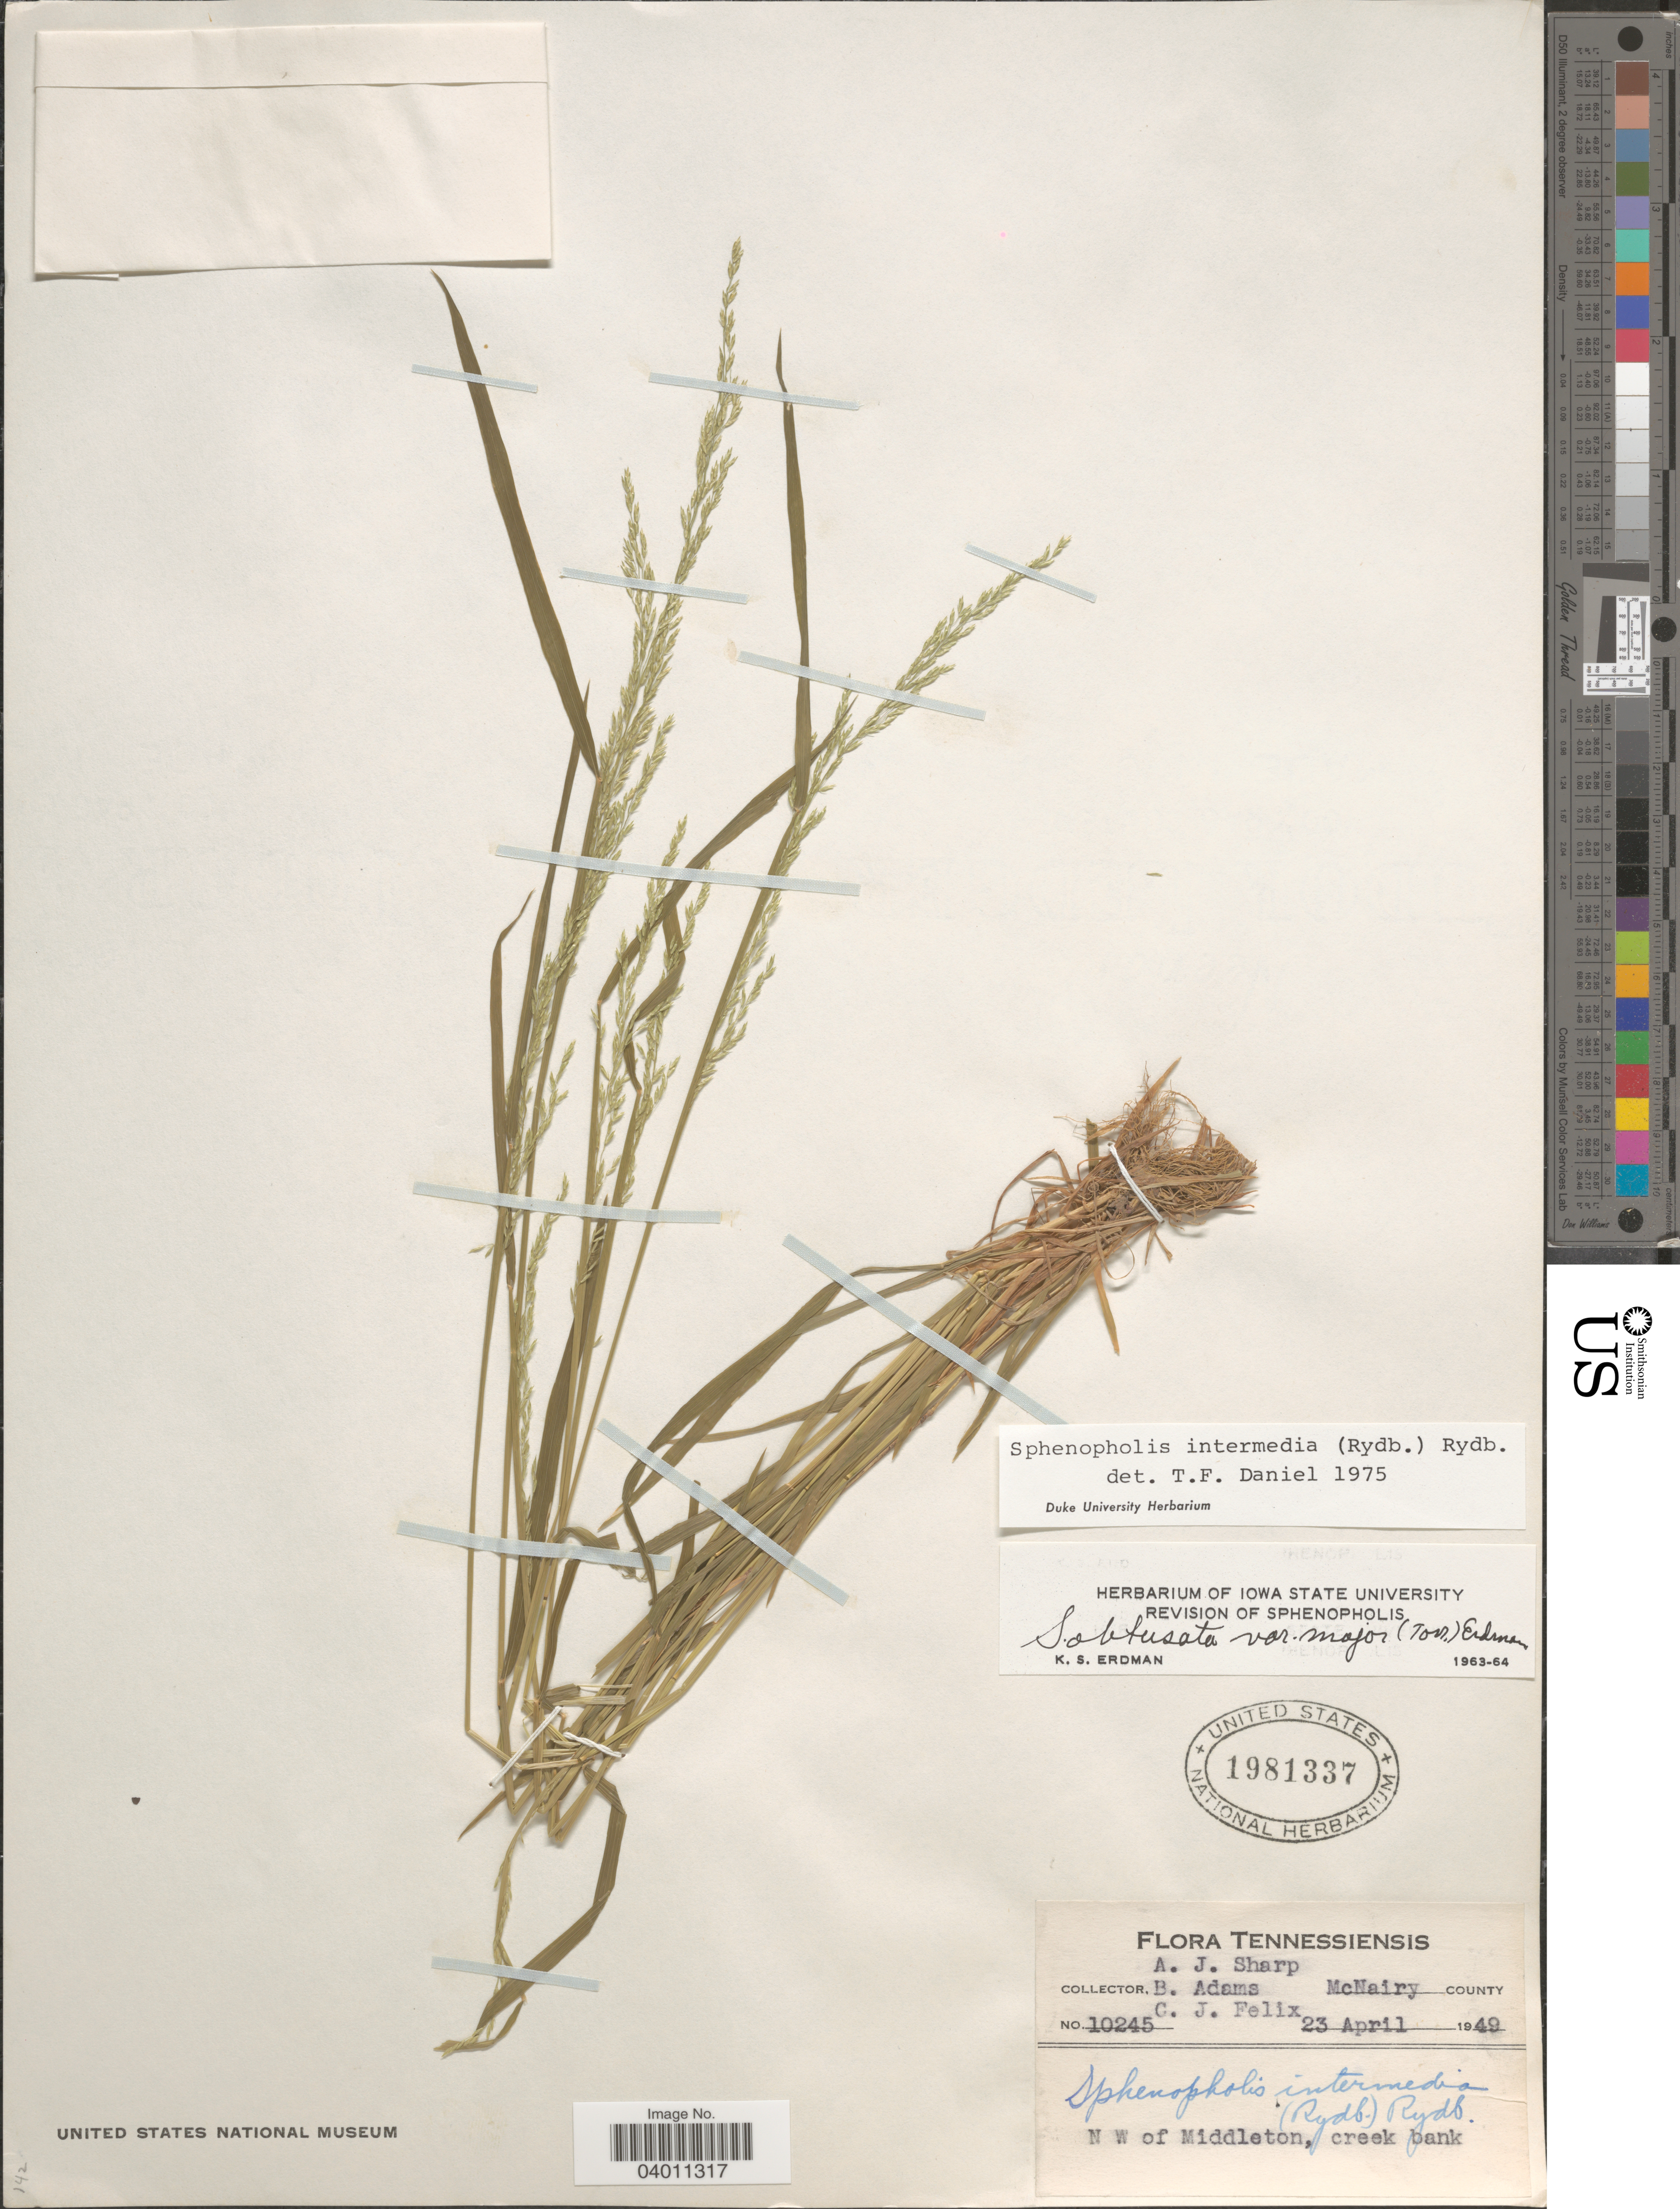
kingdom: Plantae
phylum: Tracheophyta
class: Liliopsida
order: Poales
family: Poaceae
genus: Sphenopholis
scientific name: Sphenopholis intermedia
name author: (Rydb.) Rydb.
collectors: A. J. Sharp, B. Adams & C. Felix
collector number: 10245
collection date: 1949-04-23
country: United States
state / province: Tennessee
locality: Tennessiensis. McNairy County. N W of Middleton, creek bank.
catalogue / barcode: US 1981337